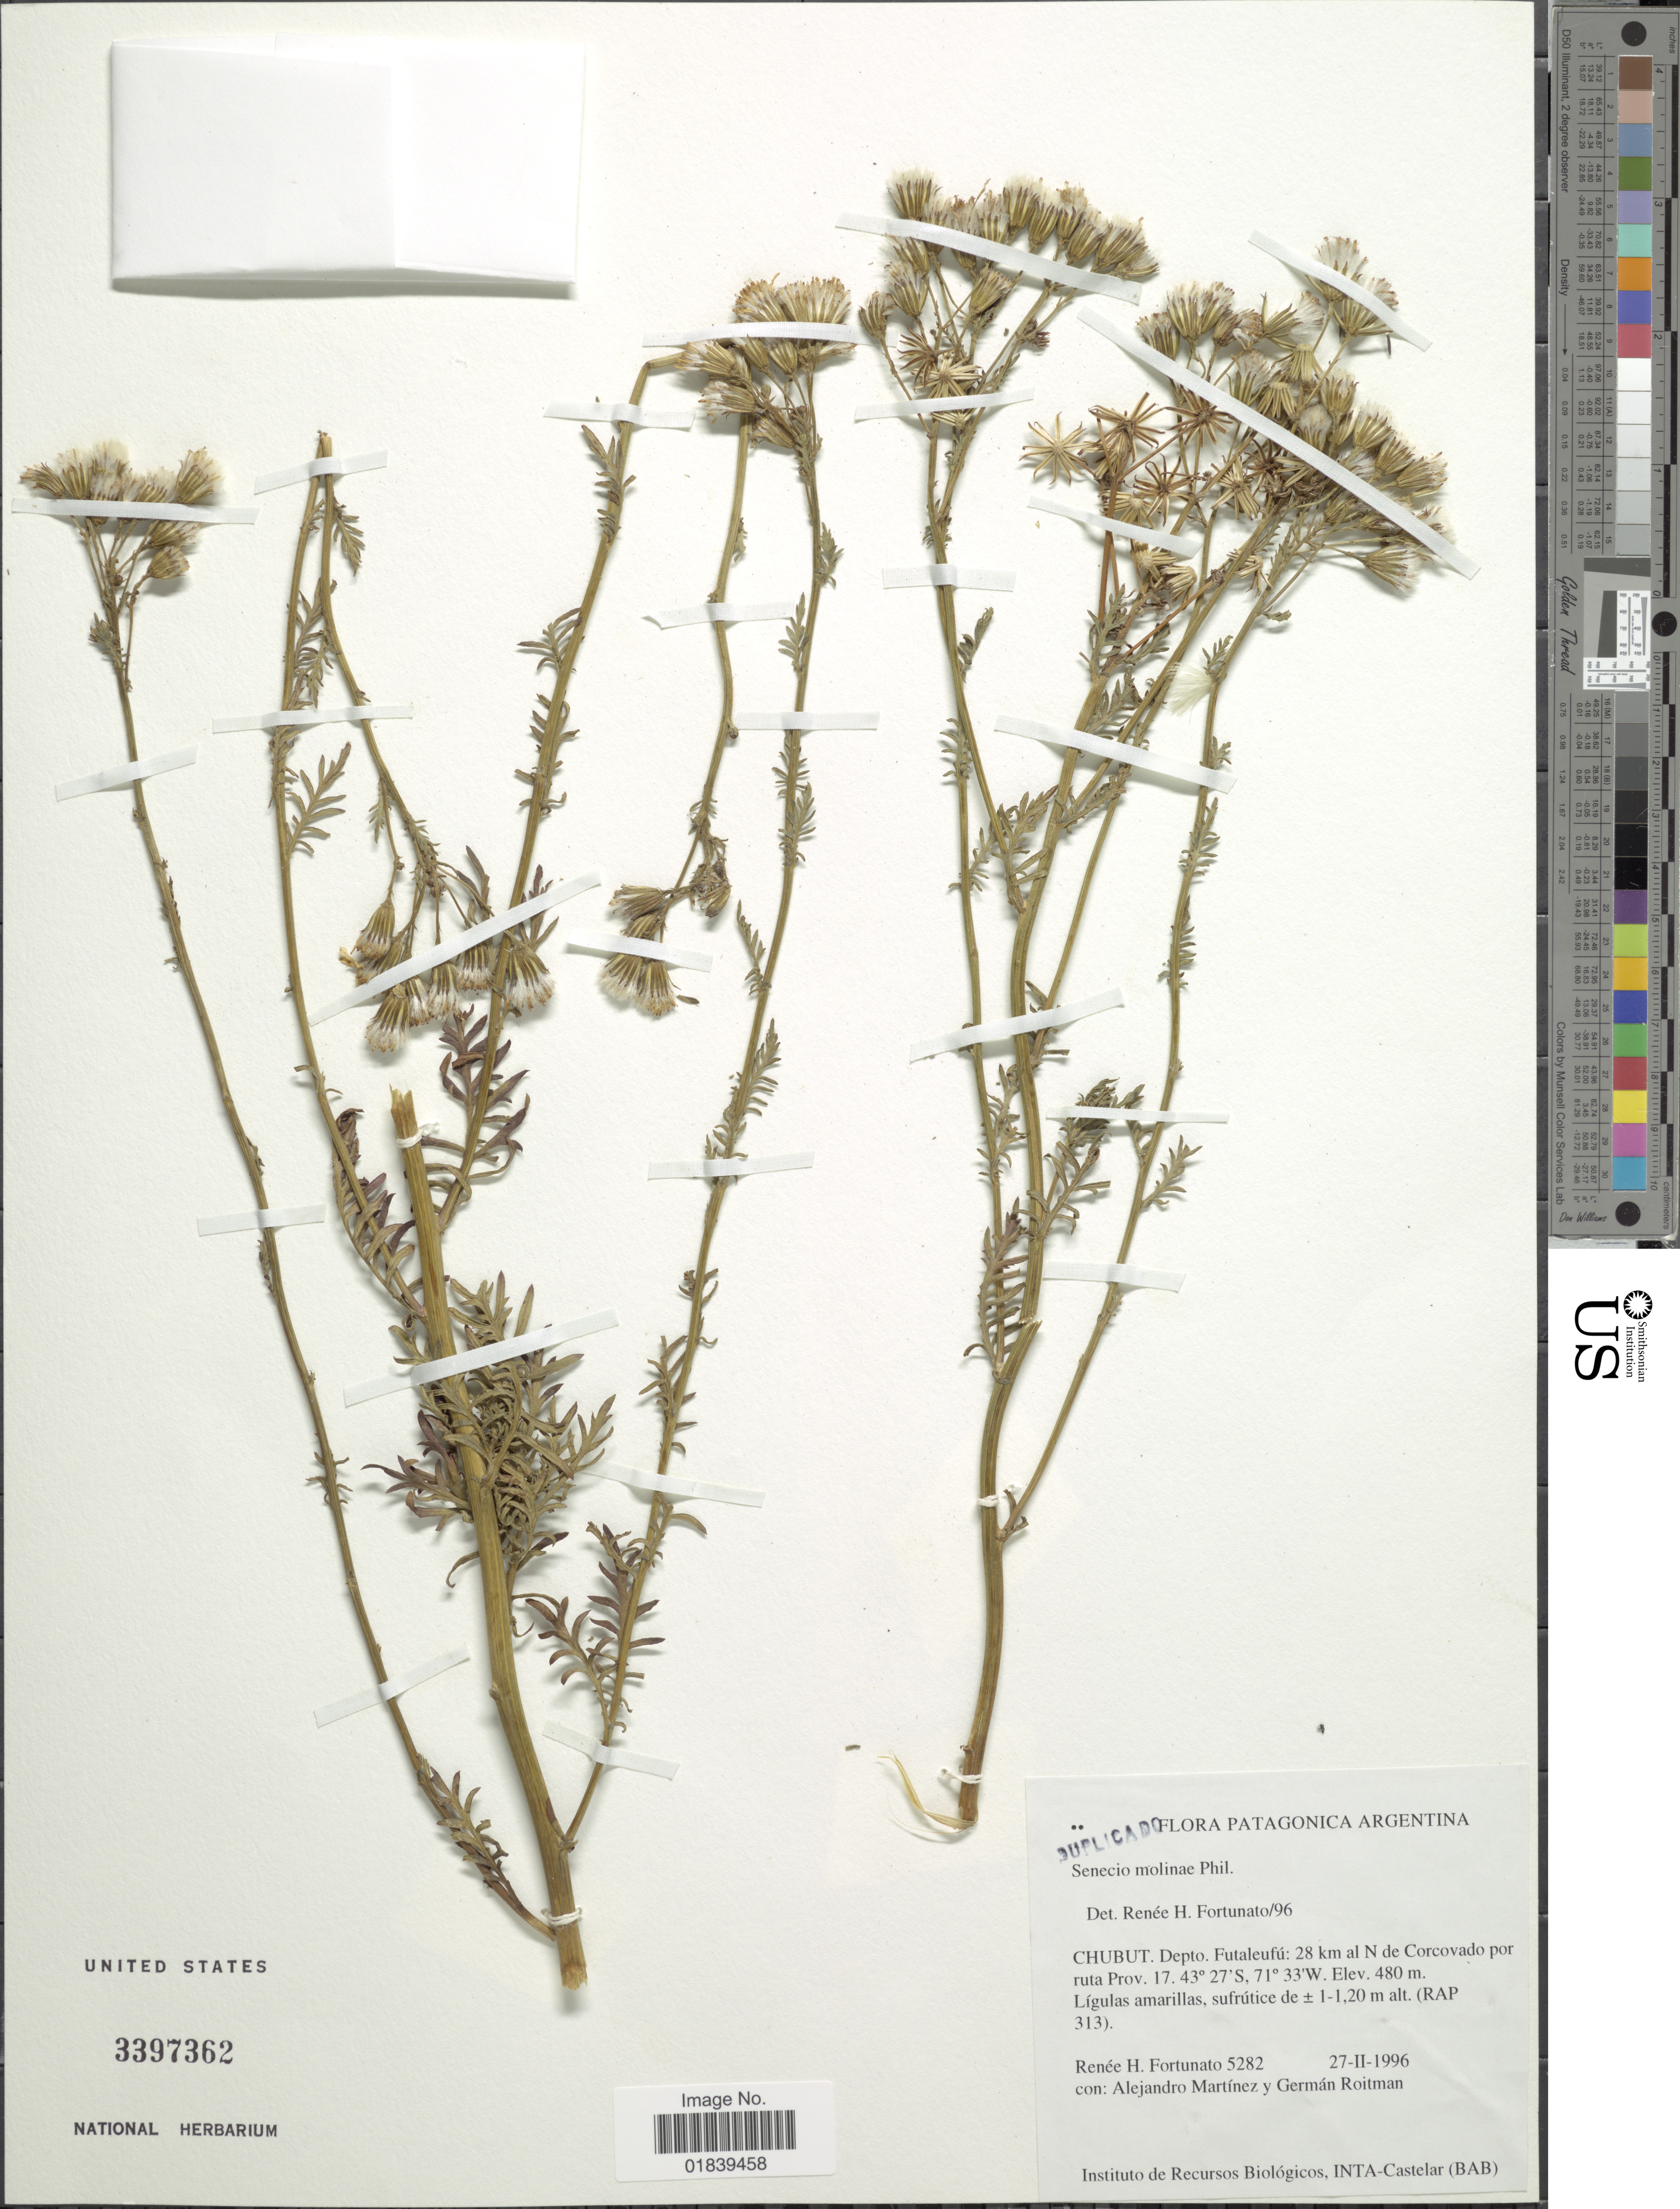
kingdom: Plantae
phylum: Tracheophyta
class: Magnoliopsida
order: Asterales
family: Asteraceae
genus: Senecio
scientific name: Senecio molinae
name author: Phil.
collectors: R. H. Fortunato, A. Martinez & G. Roitman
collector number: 5282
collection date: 1996-02-27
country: Argentina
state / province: Chubut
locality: Depto. Futaleufu, 28 km al N de Corcovado por ruta Prov.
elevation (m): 480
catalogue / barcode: US 3397362